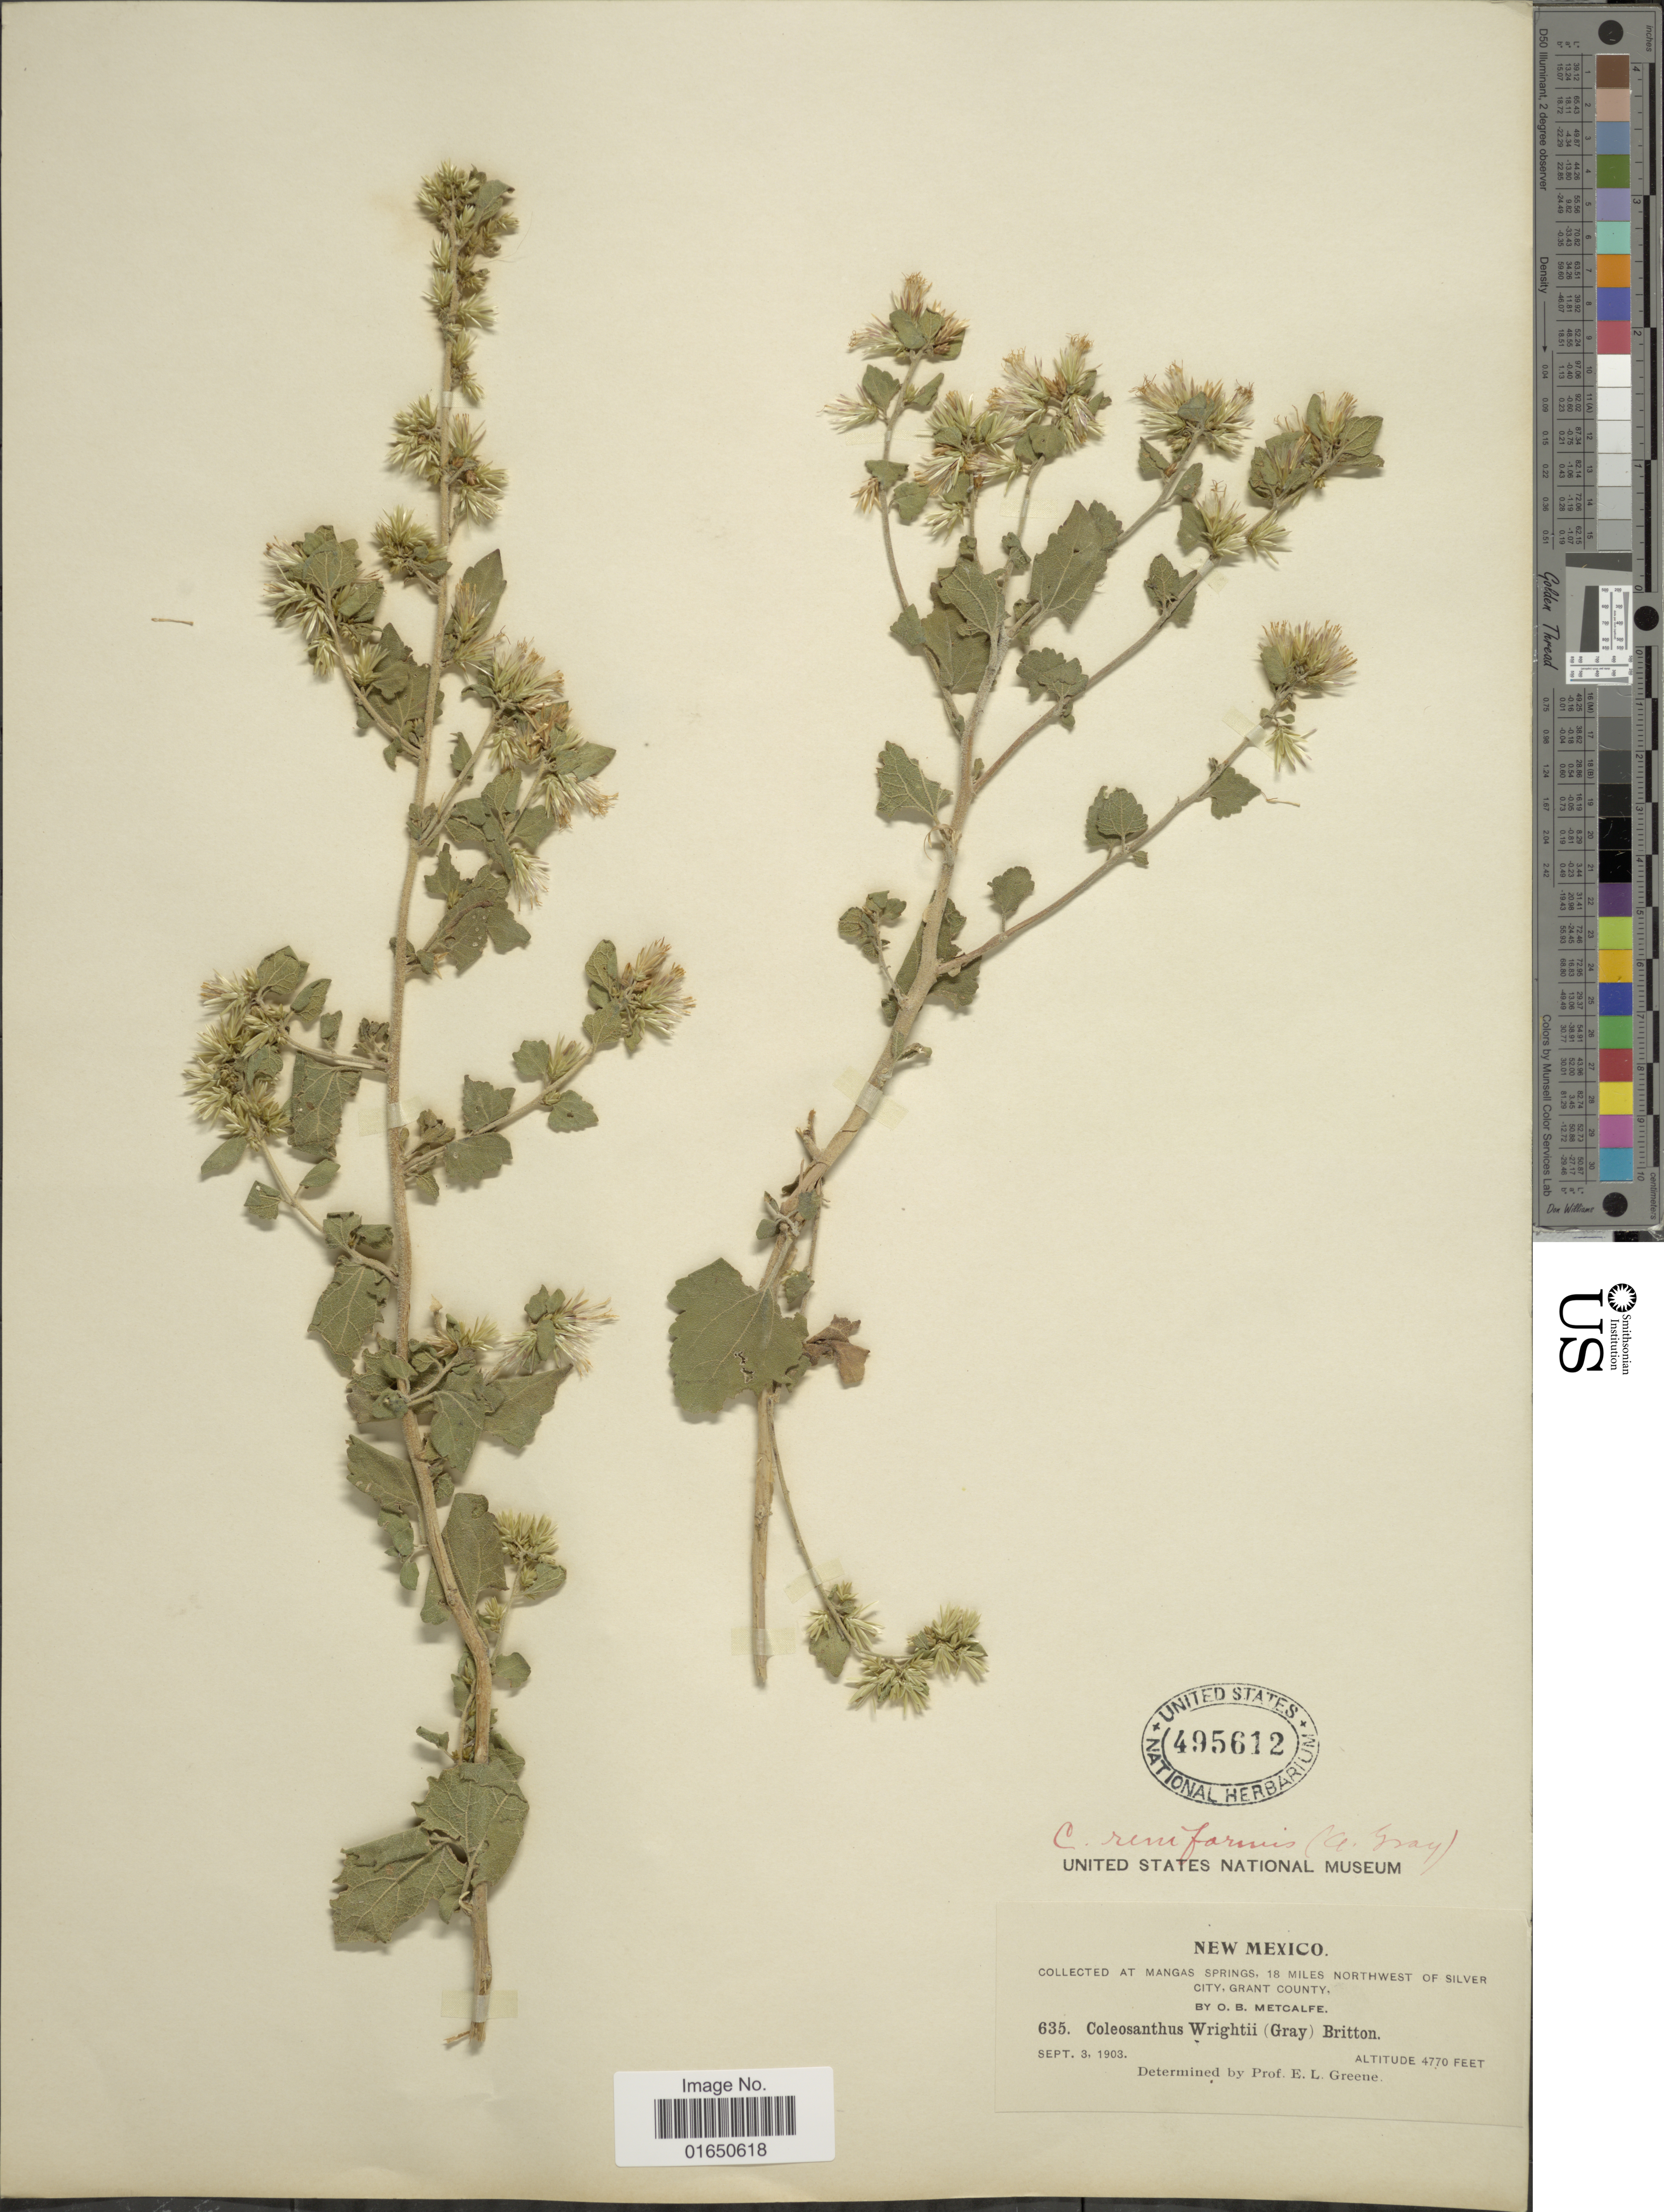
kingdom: Plantae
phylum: Tracheophyta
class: Magnoliopsida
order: Asterales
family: Asteraceae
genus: Brickellia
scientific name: Brickellia californica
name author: (Torr. & A. Gray) A. Gray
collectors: O. B. Metcalfe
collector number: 635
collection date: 1903-09-03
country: United States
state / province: New Mexico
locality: Mangas Springs, 18 miles northwest of Silver City, Grant County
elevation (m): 1454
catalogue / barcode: US 495612